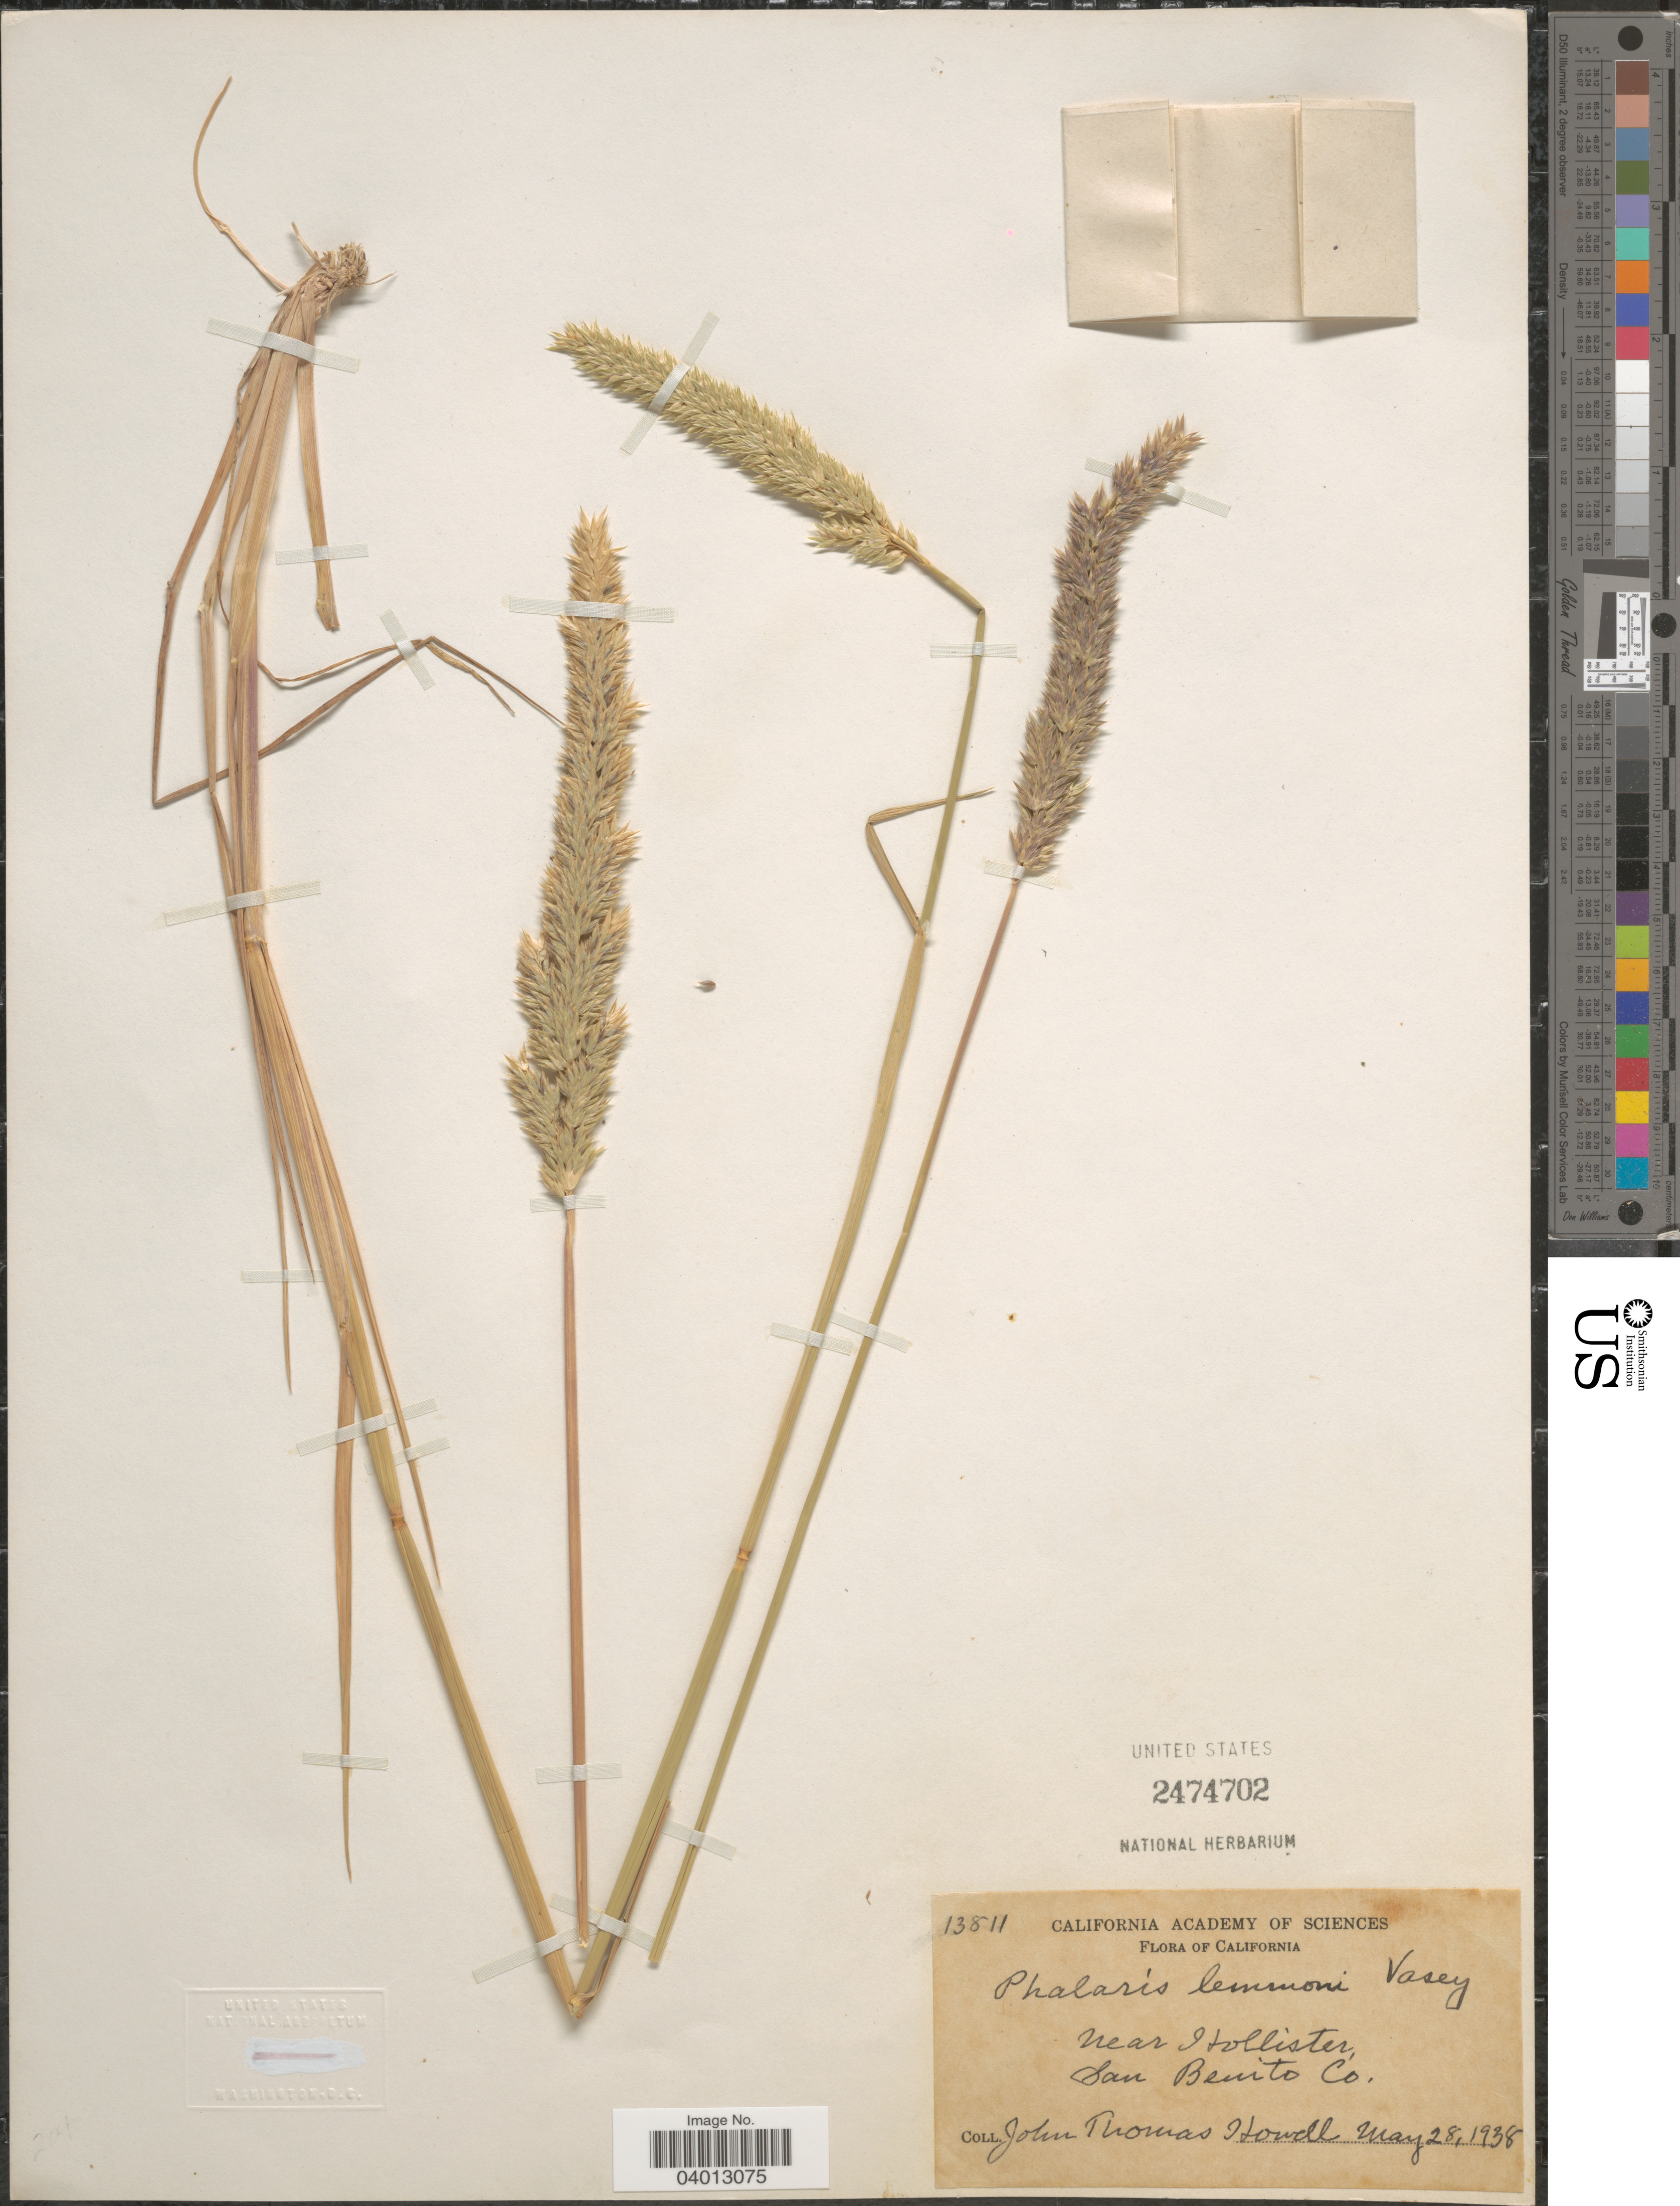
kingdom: Plantae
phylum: Tracheophyta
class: Liliopsida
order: Poales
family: Poaceae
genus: Phalaris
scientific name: Phalaris lemmonii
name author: Vasey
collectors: J. T. Howell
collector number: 13811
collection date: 1938-05-28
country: United States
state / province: California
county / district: San Benito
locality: Near Hollister, San Benito Co.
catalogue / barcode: US 2474702